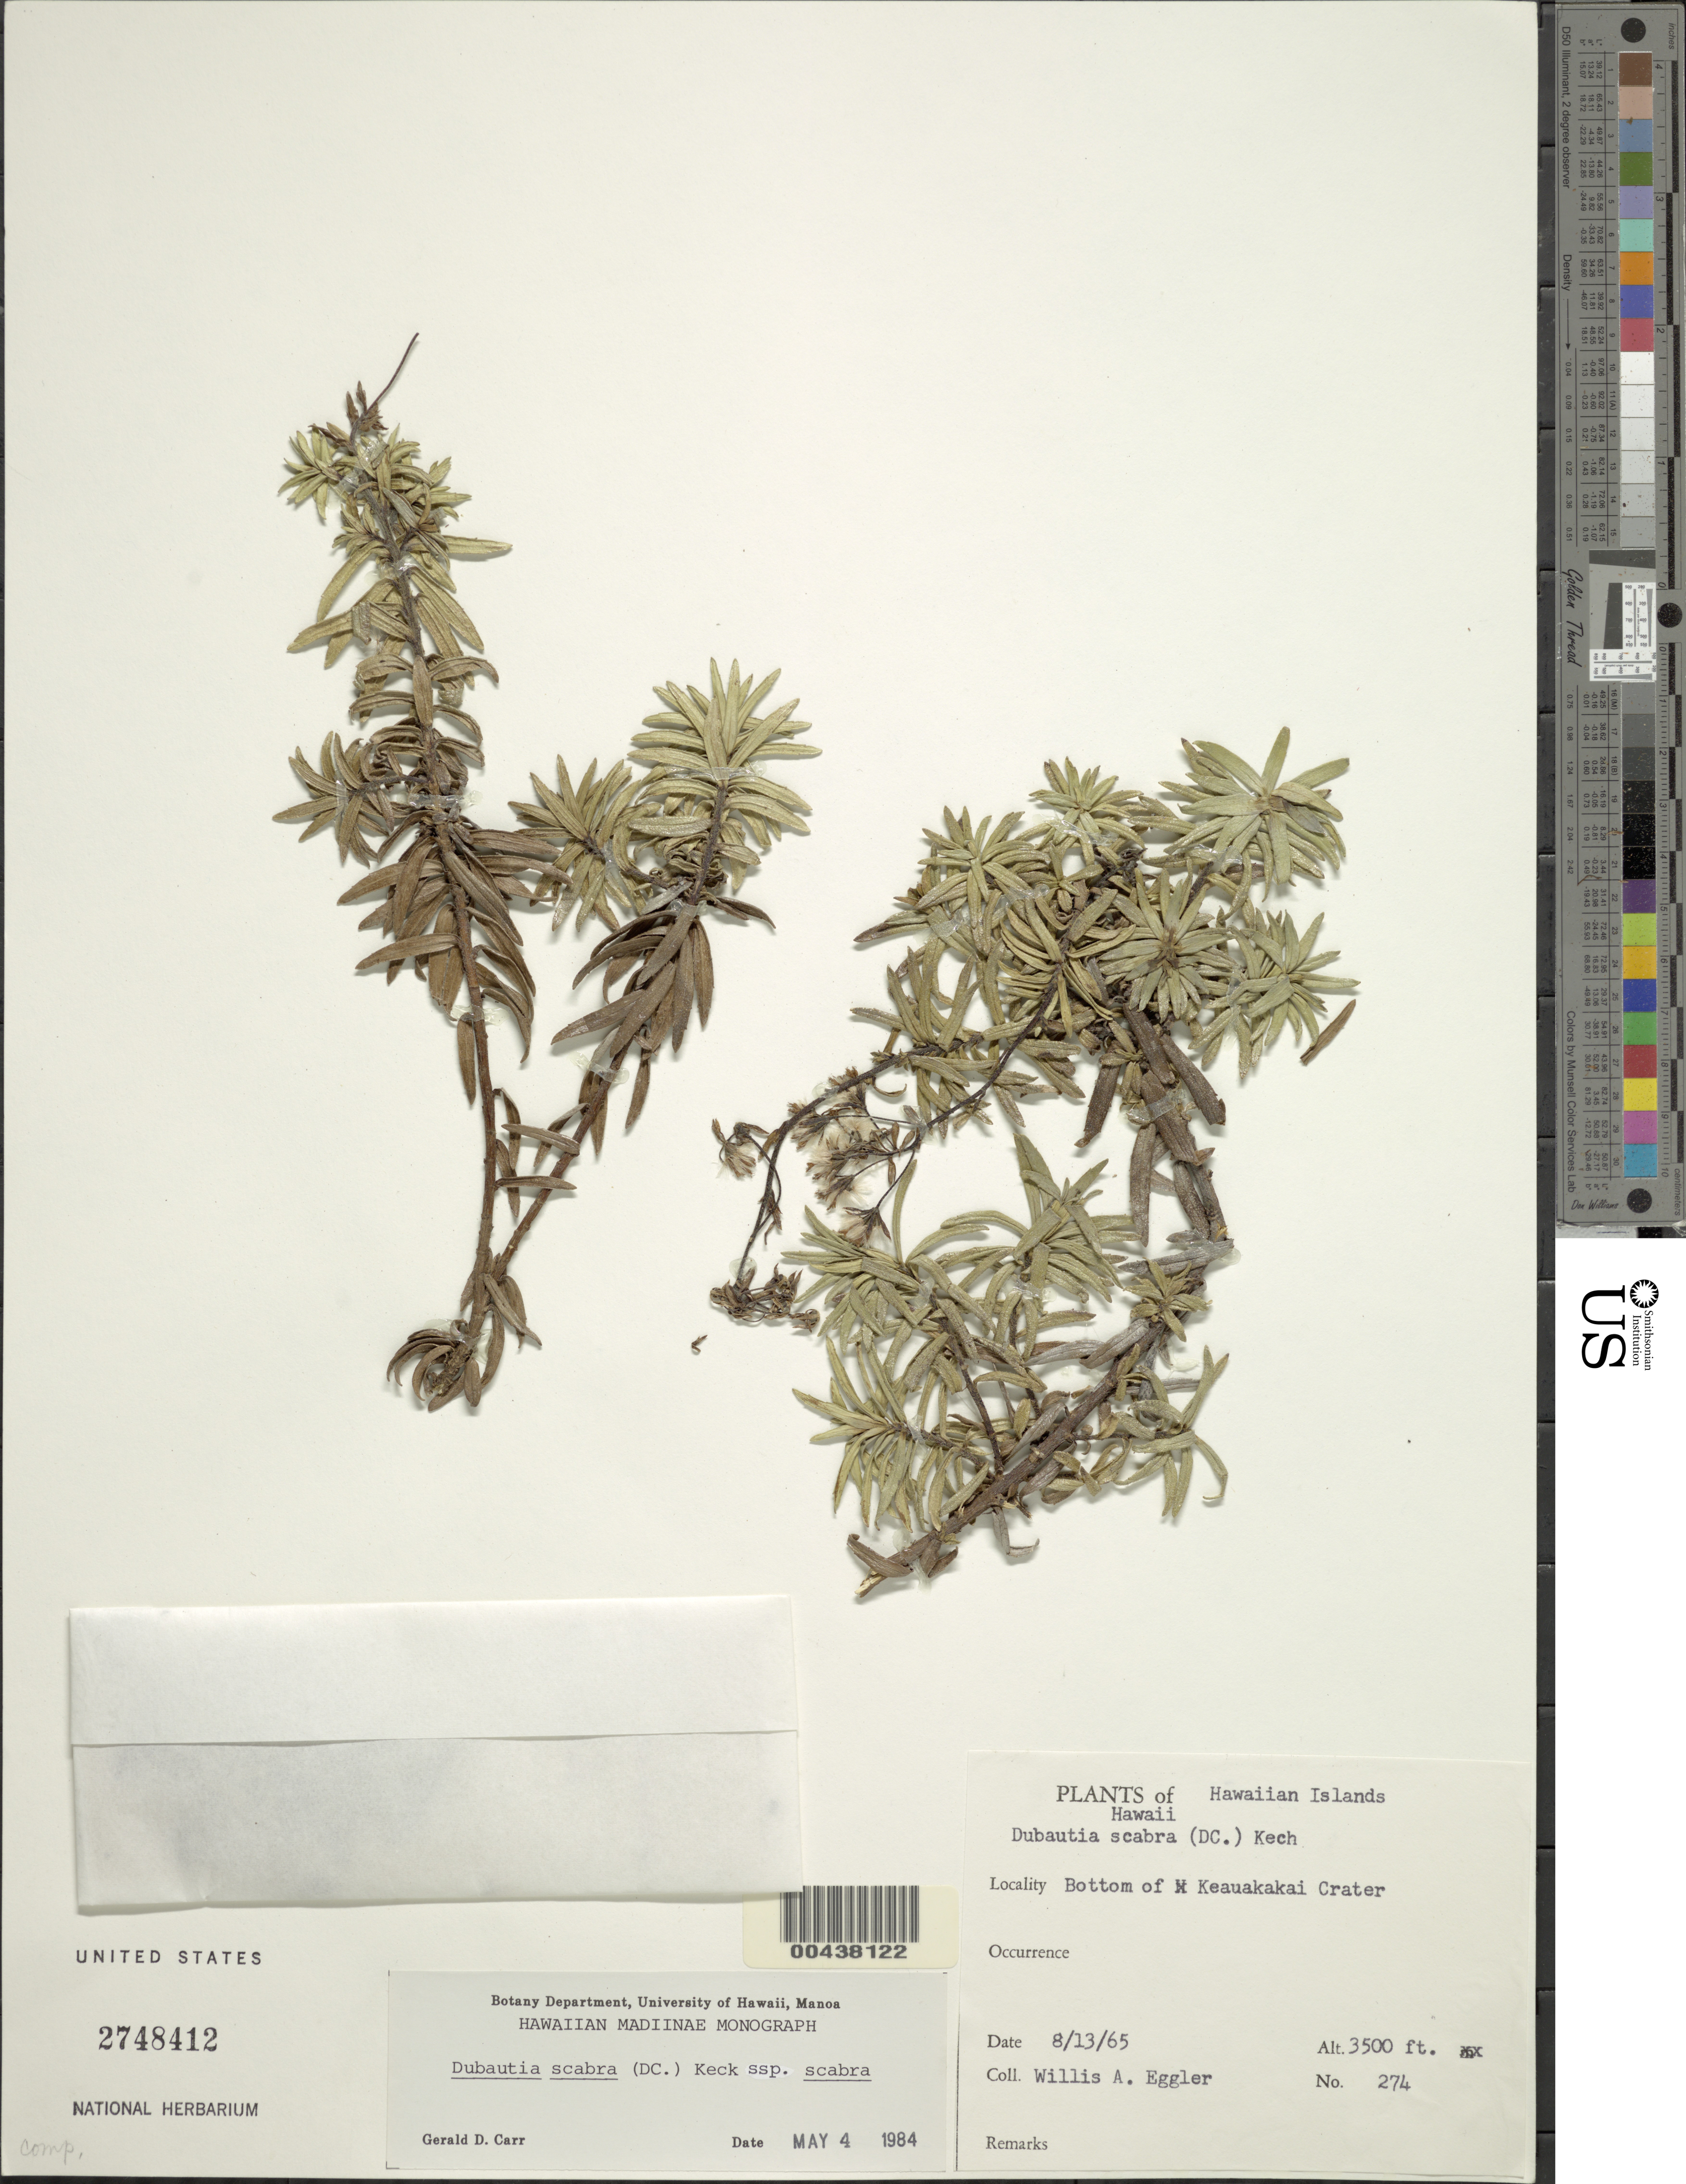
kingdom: Plantae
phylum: Tracheophyta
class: Magnoliopsida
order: Asterales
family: Asteraceae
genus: Dubautia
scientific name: Dubautia scabra subsp. scabra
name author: (DC.) D.D. Keck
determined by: Carr, G. D.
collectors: W. A. Eggler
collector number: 274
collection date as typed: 13 Aug 1965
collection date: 1965-08-13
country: United States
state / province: Hawaii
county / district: Hawaii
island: Hawaii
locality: Bottom of N Keauakakai Crater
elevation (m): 1067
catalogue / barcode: US 2748412